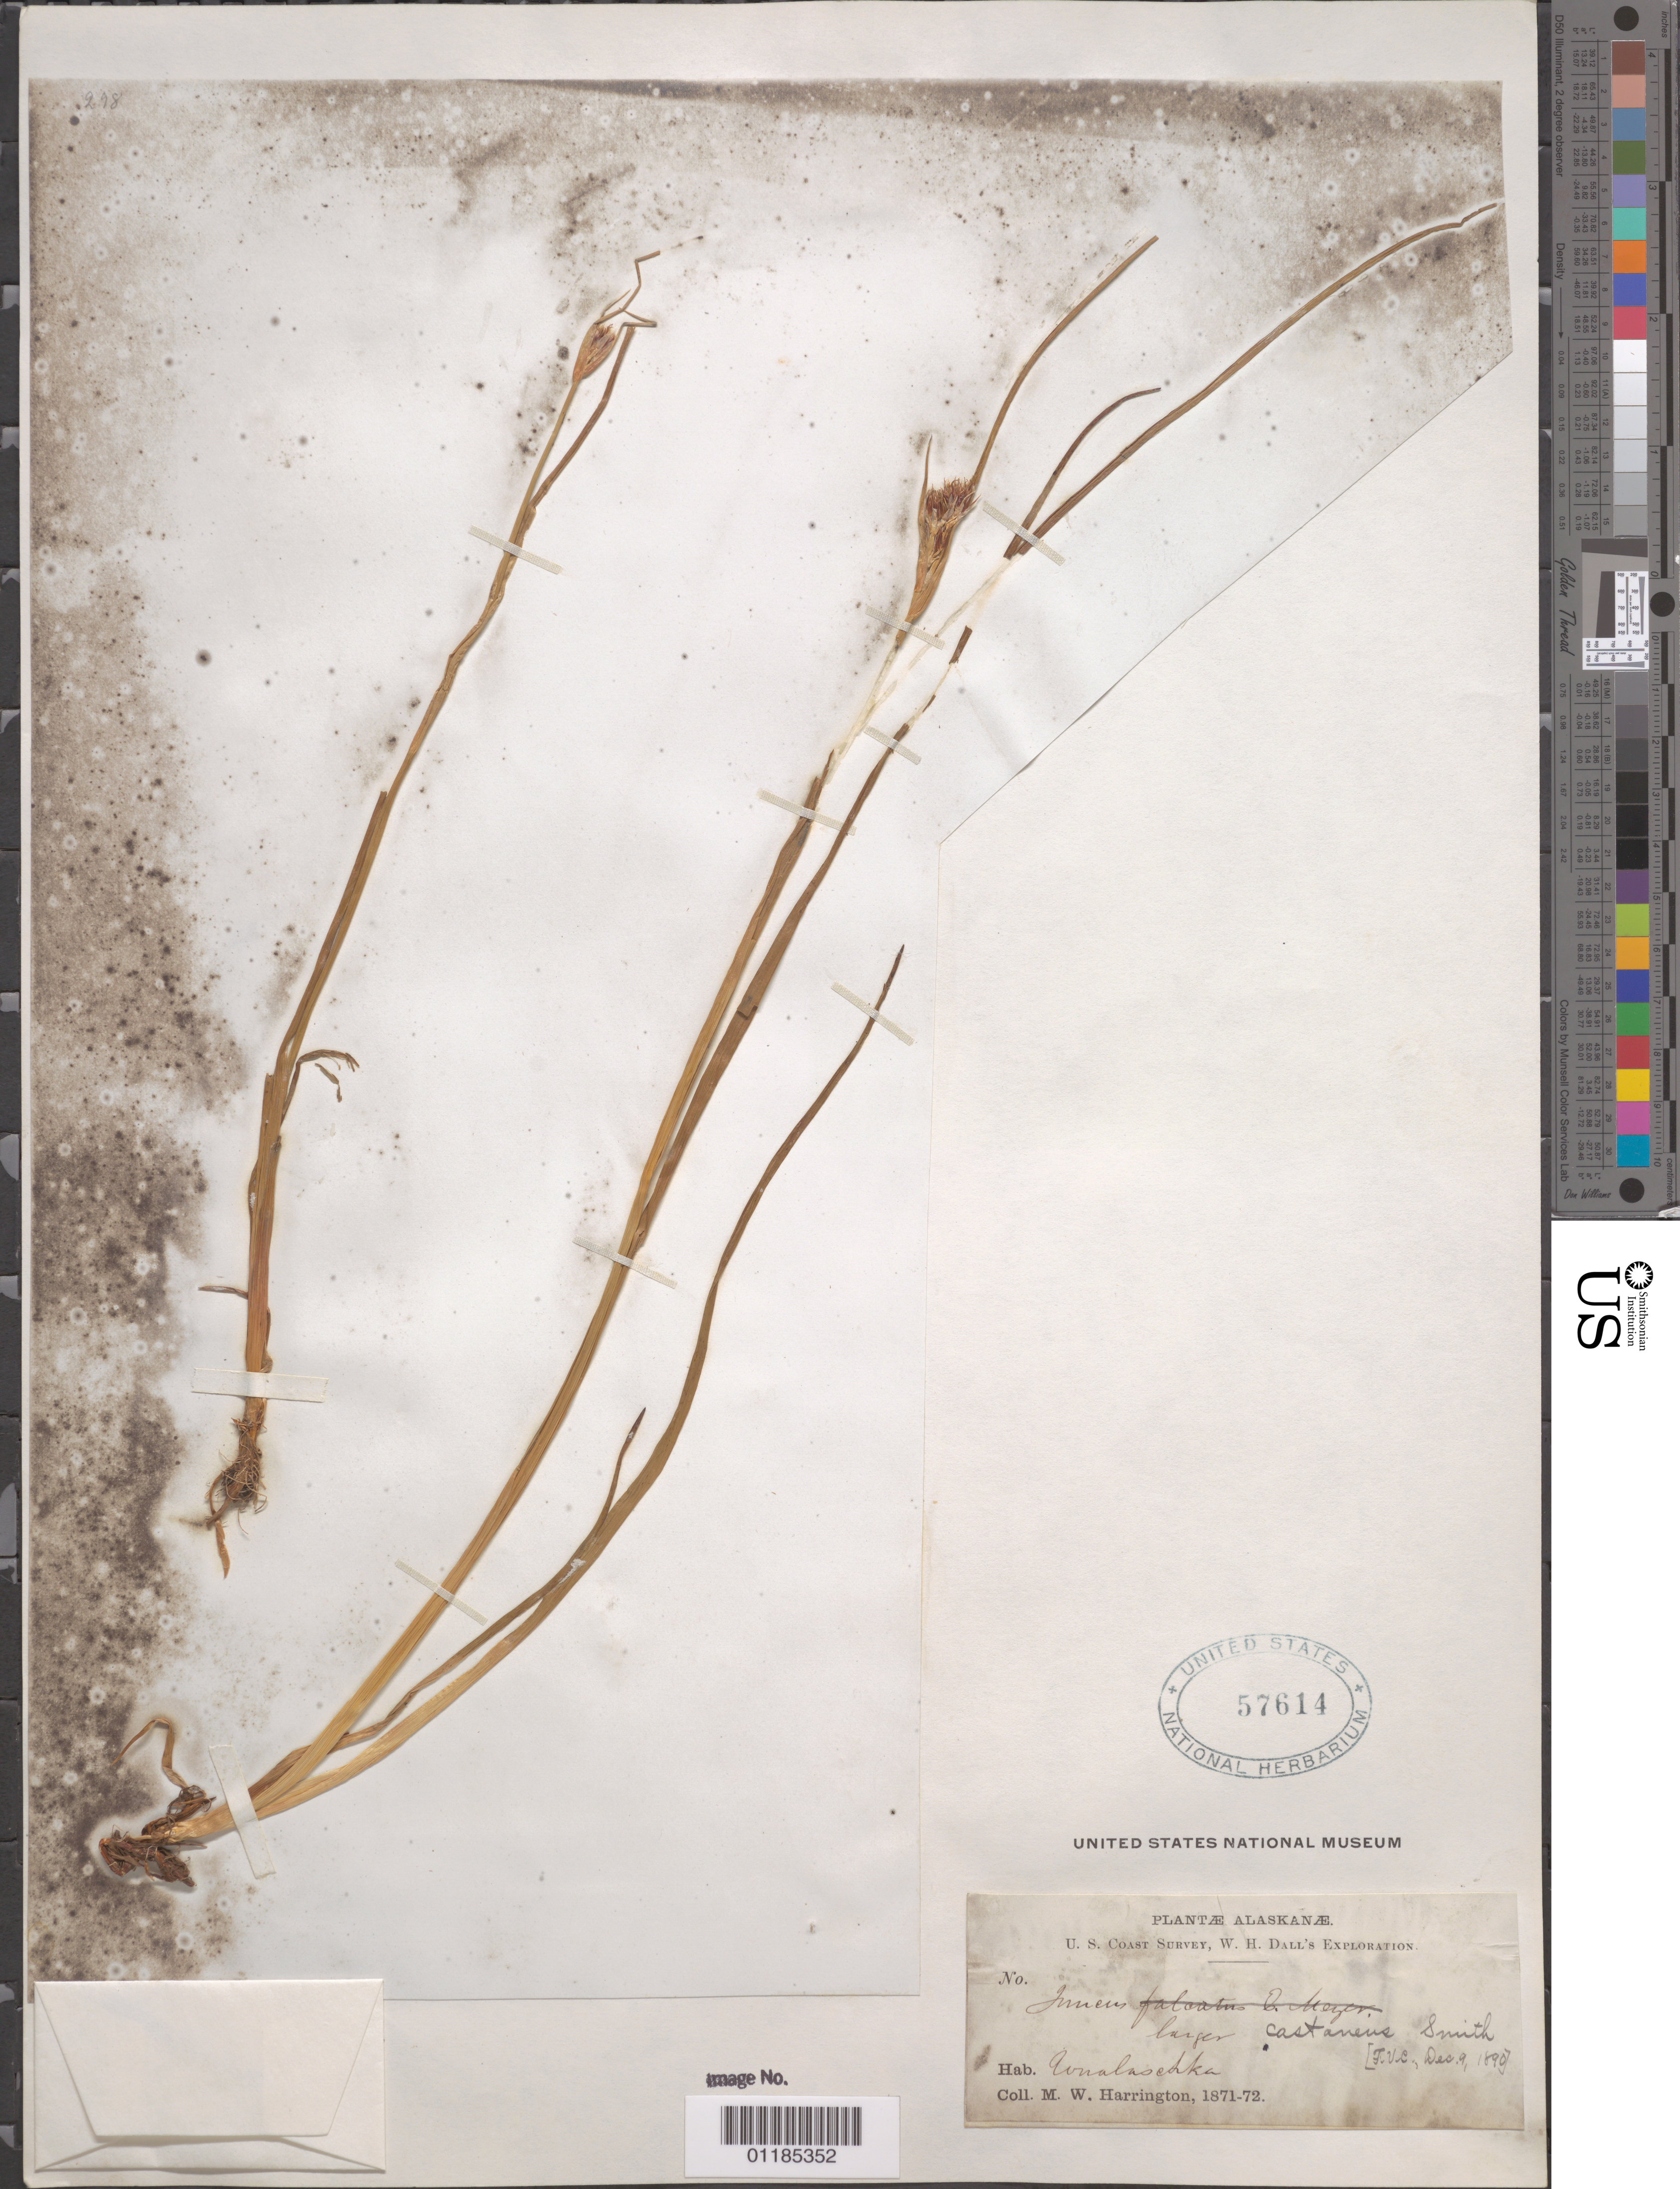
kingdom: Plantae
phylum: Tracheophyta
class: Liliopsida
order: Poales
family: Juncaceae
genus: Juncus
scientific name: Juncus castaneus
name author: Sm.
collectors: M. W. Harrington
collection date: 1871/1872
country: United States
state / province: Alaska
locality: Unalaska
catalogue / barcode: US 57614